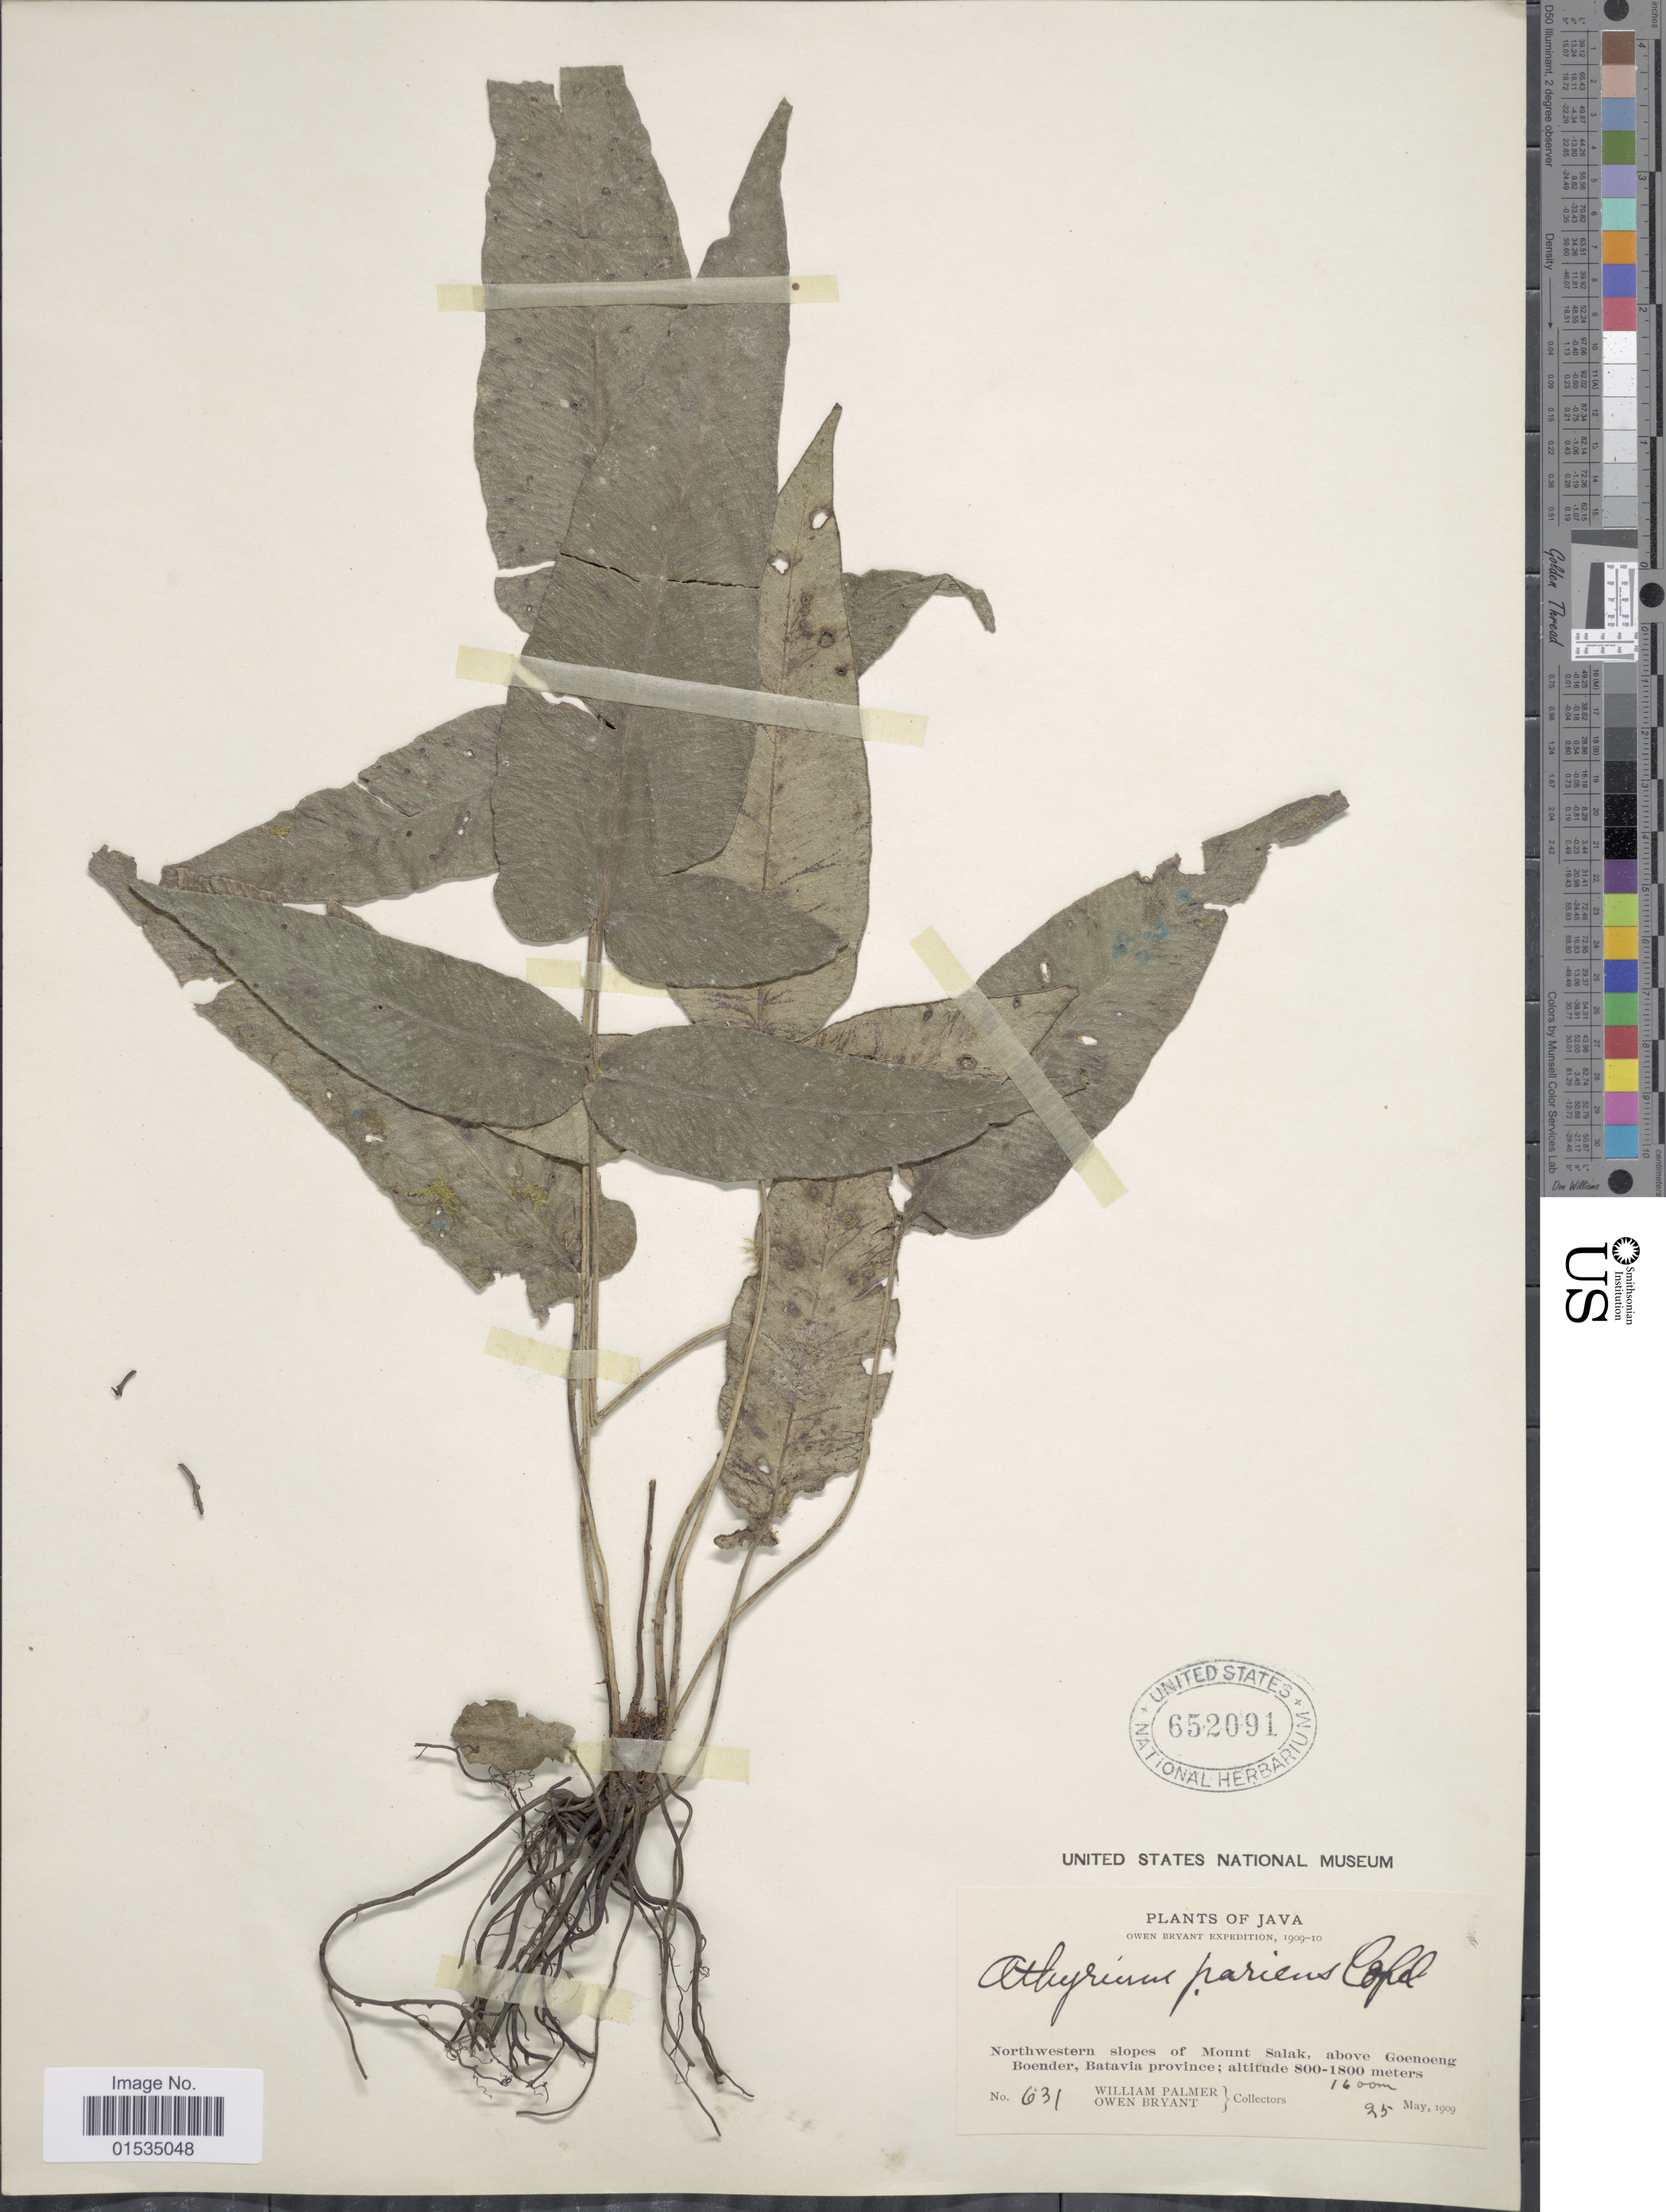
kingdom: Plantae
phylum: Tracheophyta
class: Polypodiopsida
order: Polypodiales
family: Athyriaceae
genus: Diplazium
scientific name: Diplazium pariens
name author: Copel.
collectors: W. Palmer & O. Bryant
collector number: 631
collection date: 1909-05-25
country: Indonesia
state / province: Java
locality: Northwestern slpes of Mount Salak above Goenoeng Boender, Batavia Province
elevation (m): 1600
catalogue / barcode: US 652091